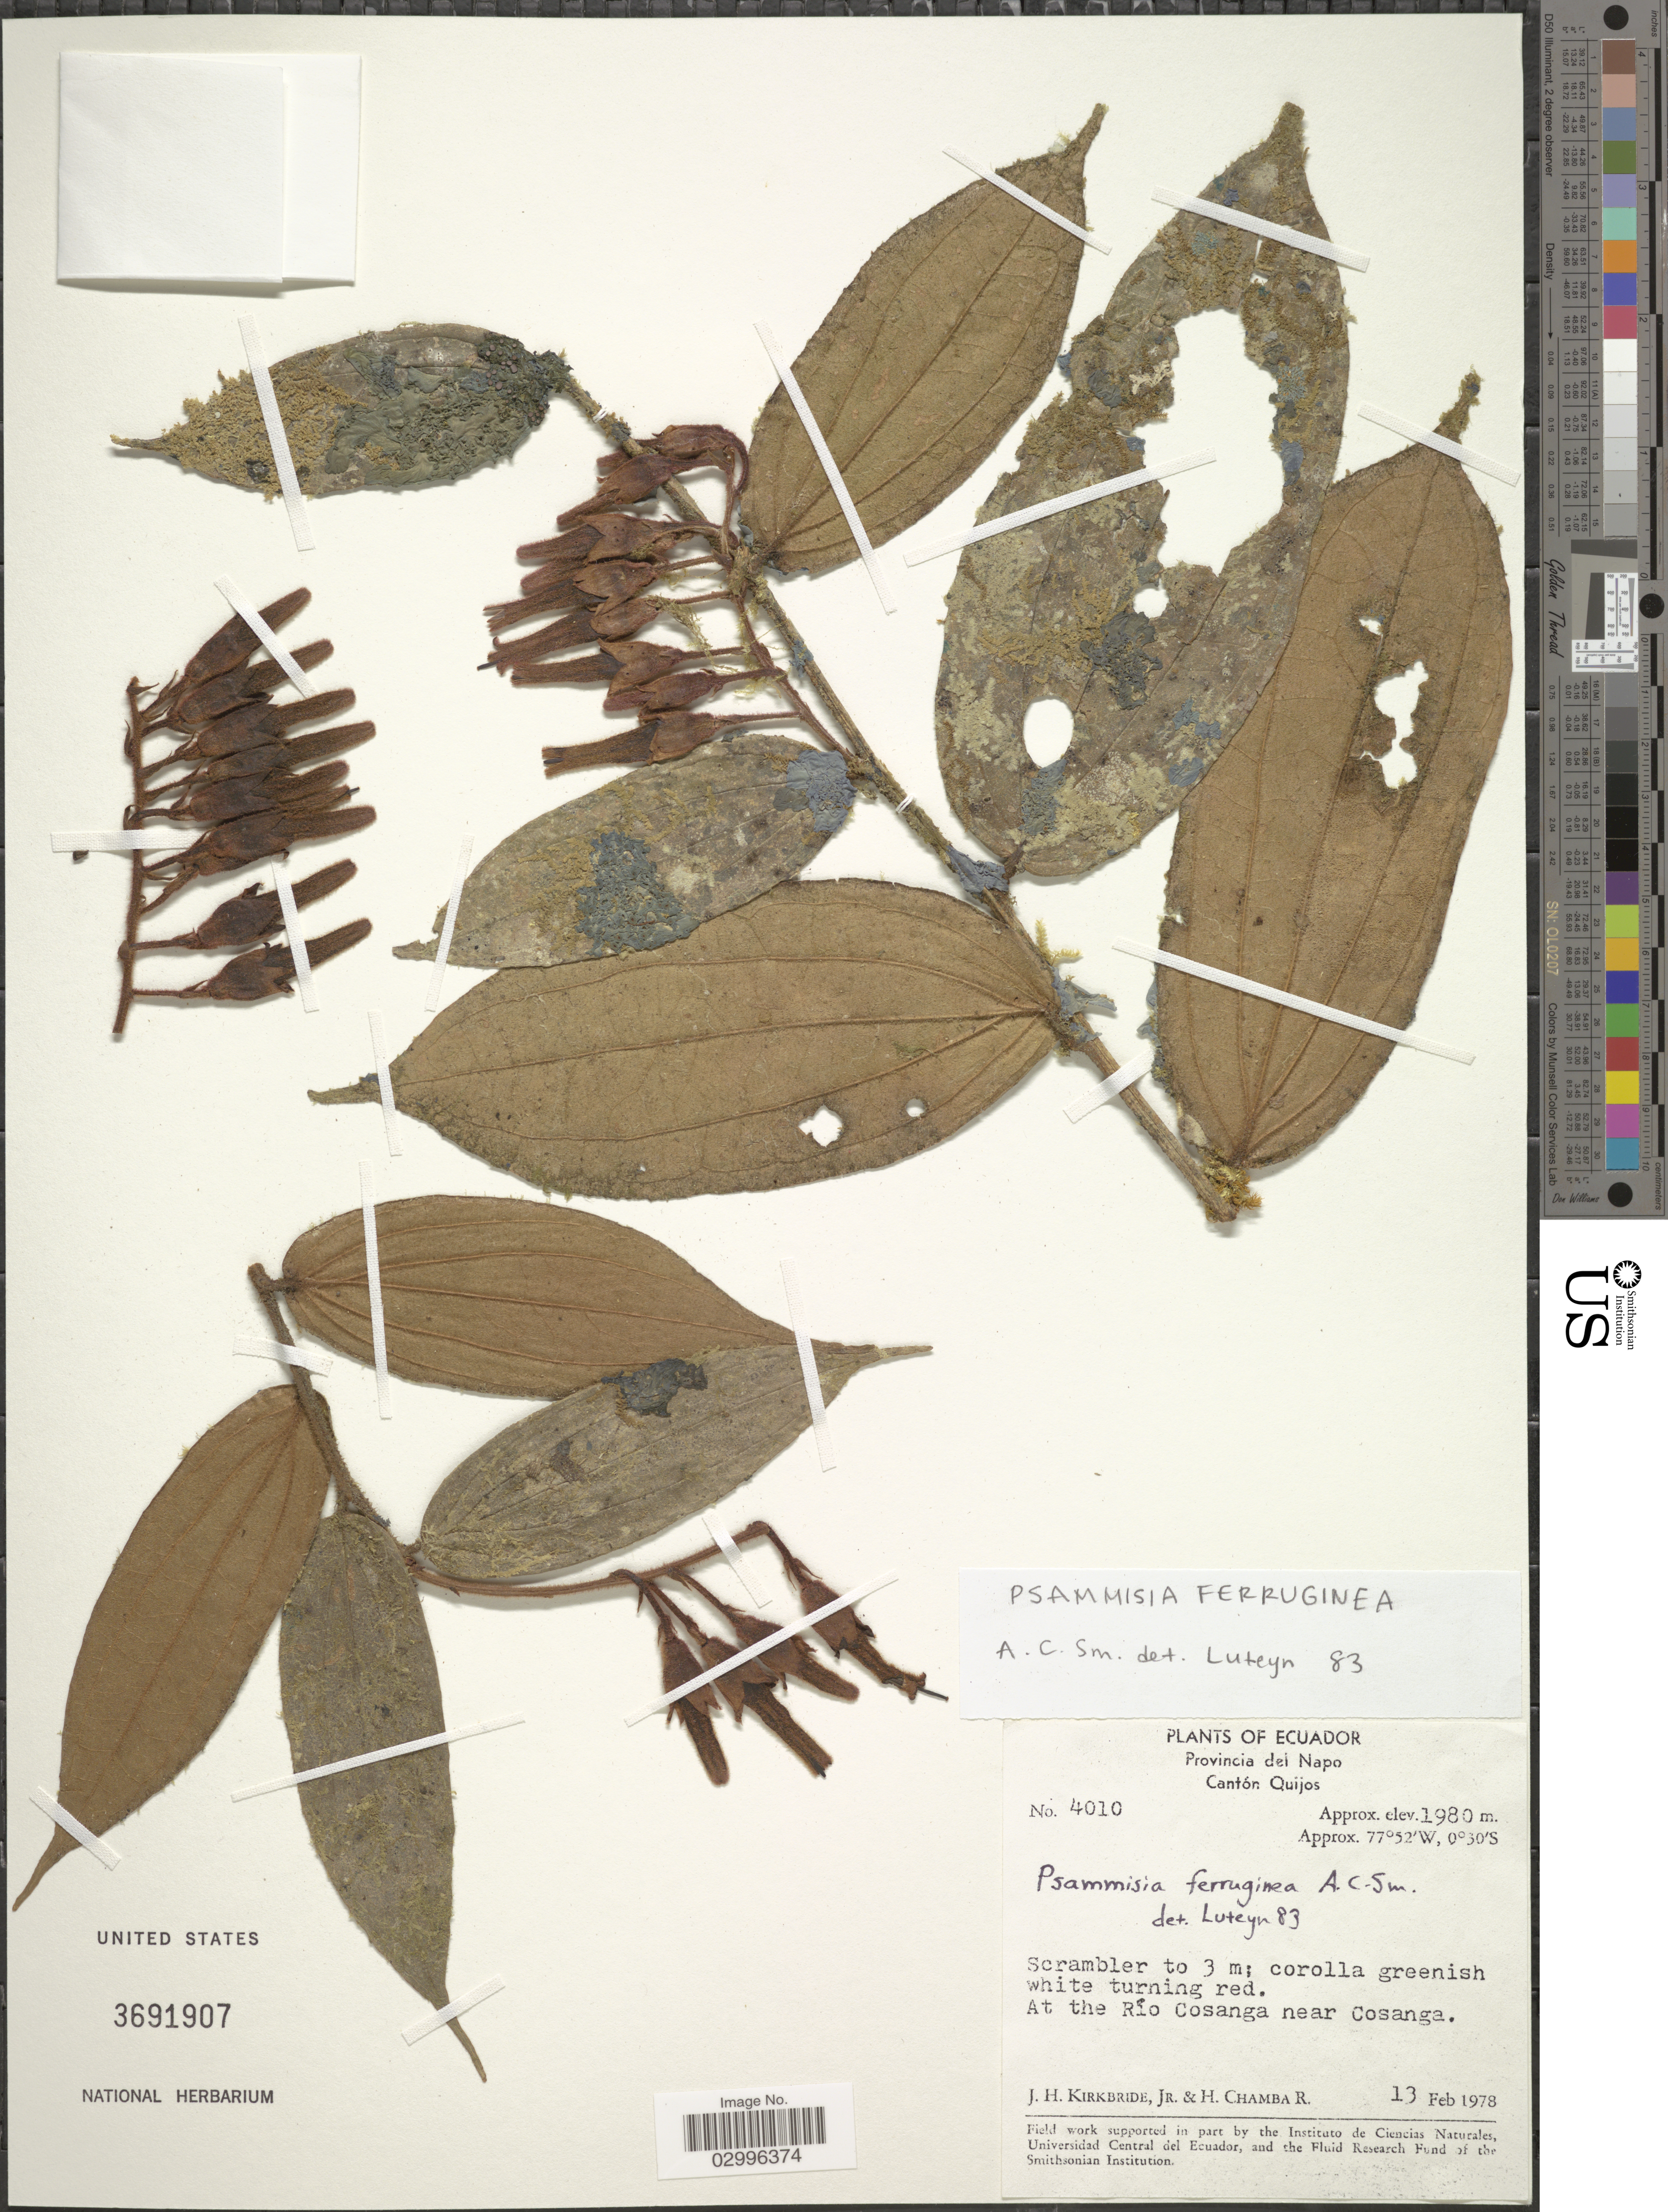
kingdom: Plantae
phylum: Tracheophyta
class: Magnoliopsida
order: Ericales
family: Ericaceae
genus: Psammisia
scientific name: Psammisia ferruginea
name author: A.C. Sm.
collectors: J. H. Kirkbride & H. Chamba R.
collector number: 4010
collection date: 1978-02-13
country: Ecuador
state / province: Napo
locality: Cantón Quijos. At the Río Cosanga near Cosanga.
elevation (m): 1980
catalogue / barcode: US 3691907